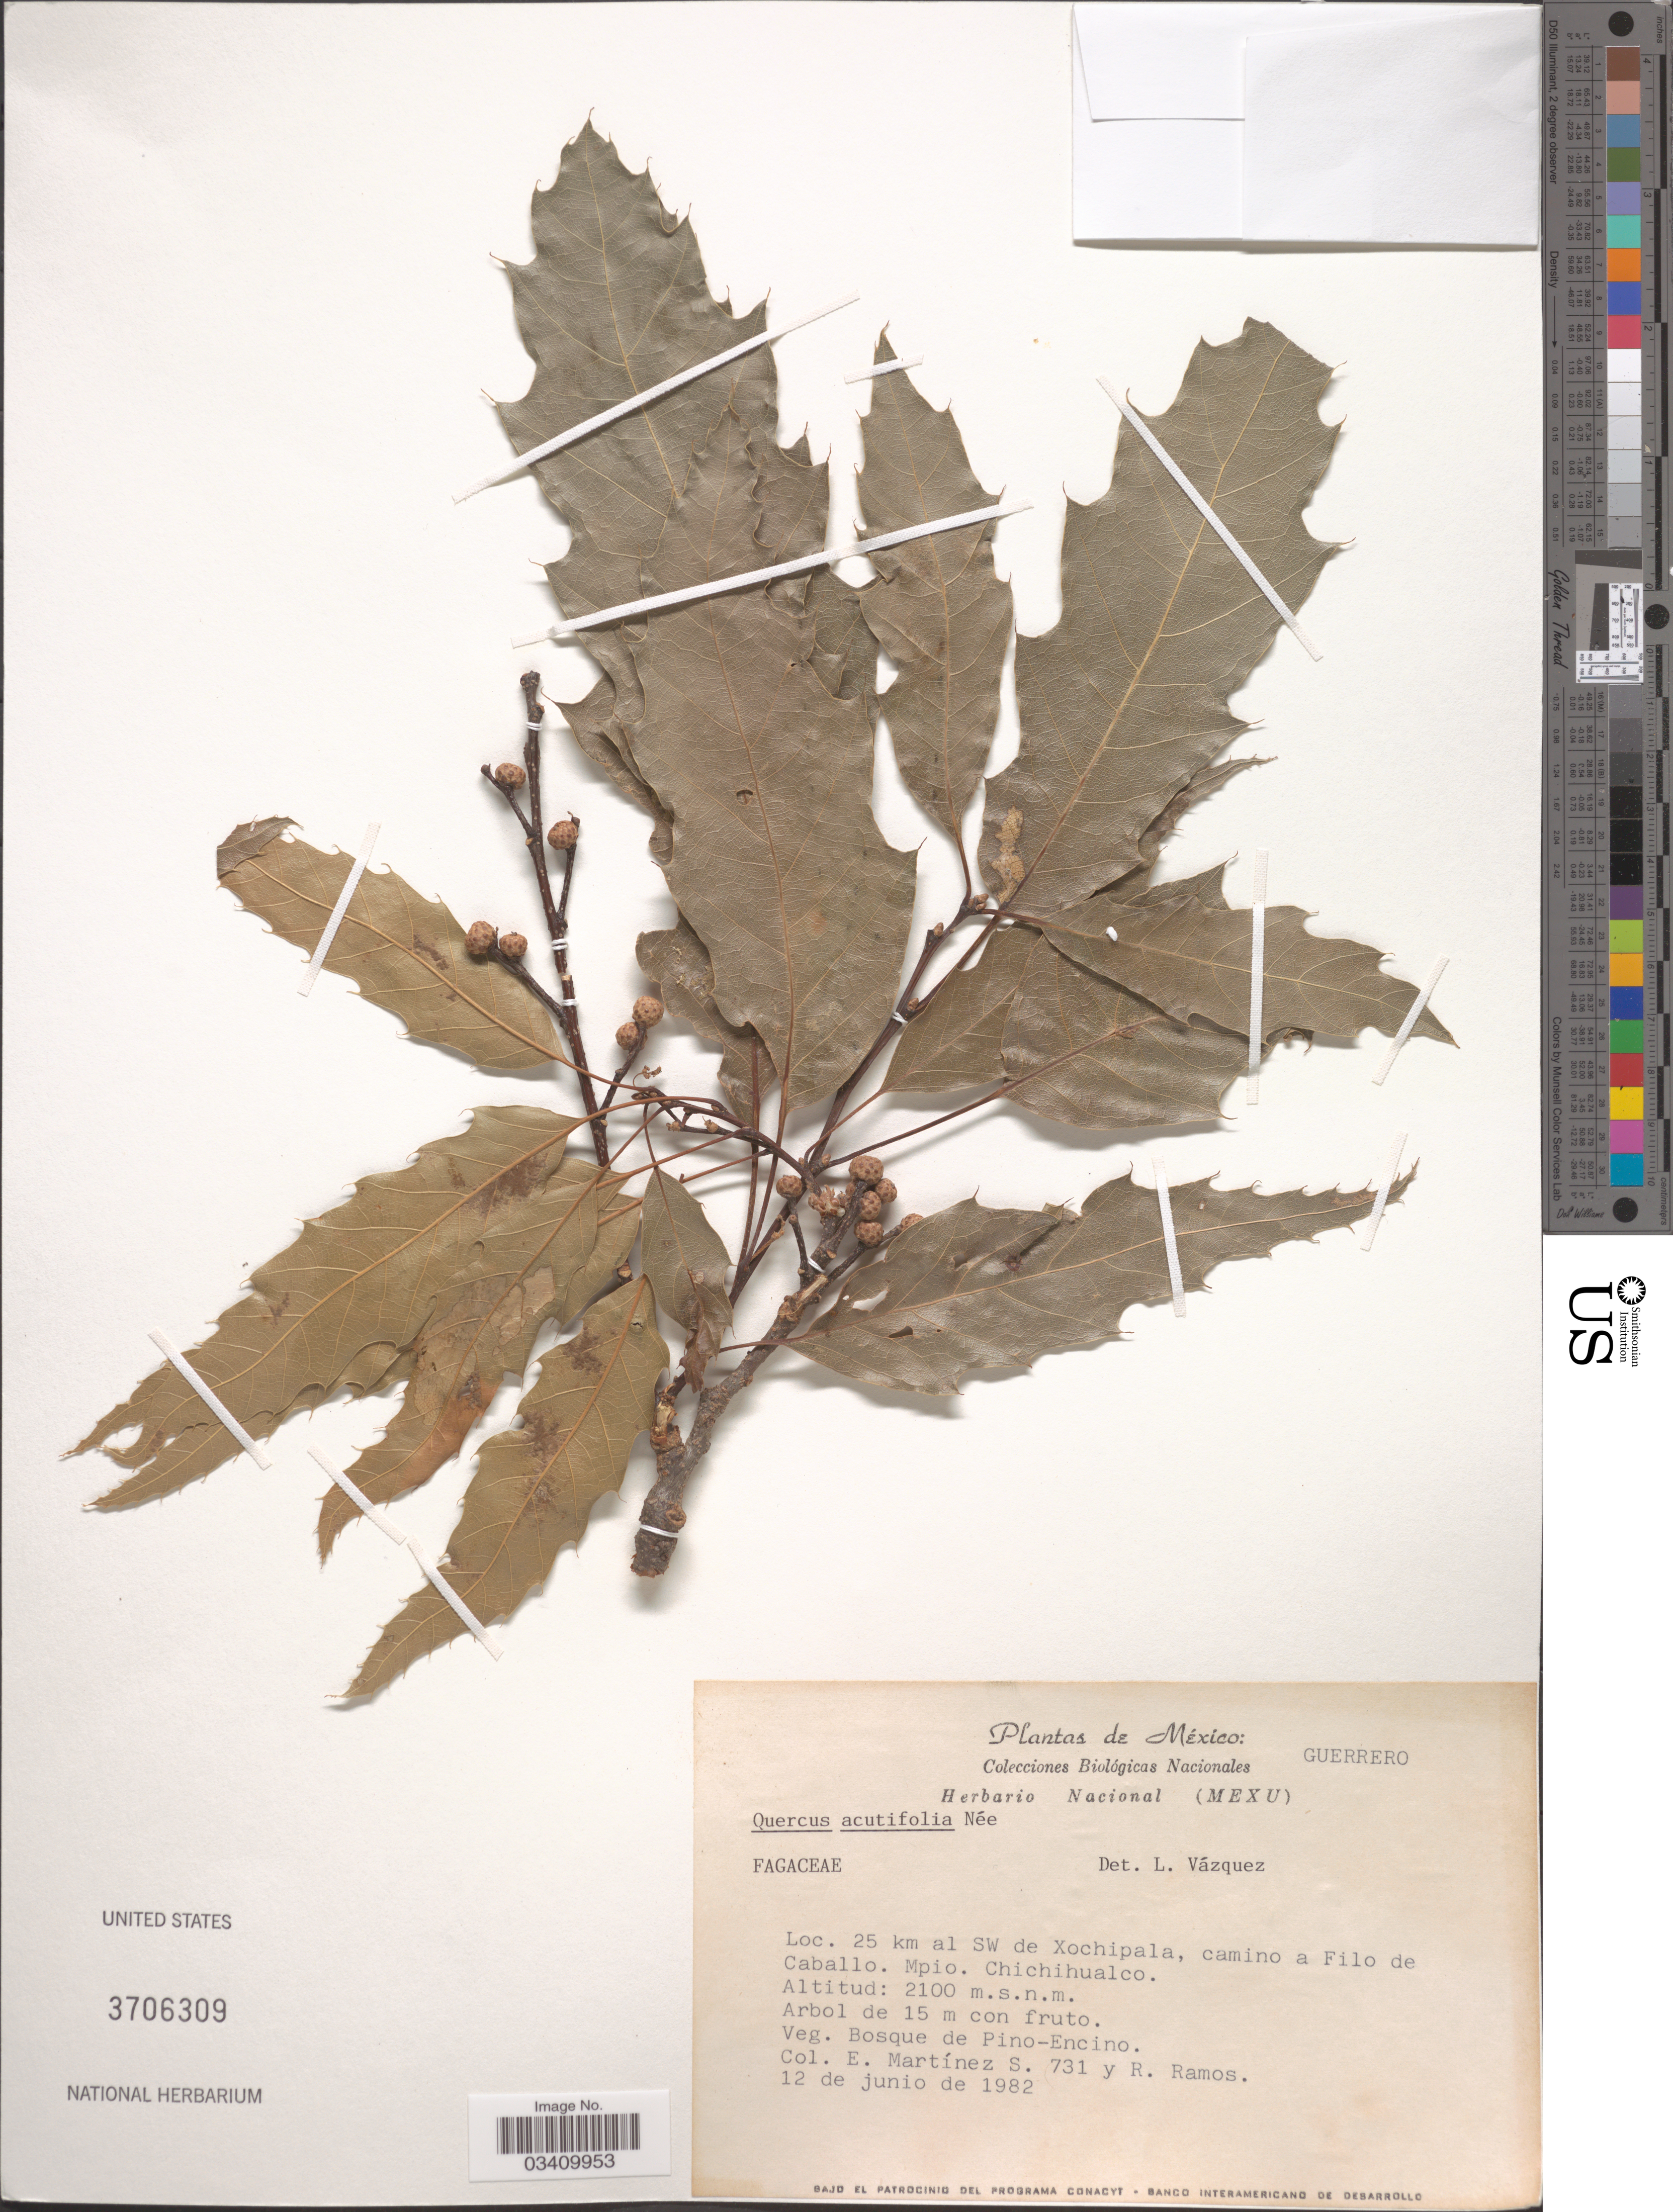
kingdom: Plantae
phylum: Tracheophyta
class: Magnoliopsida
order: Fagales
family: Fagaceae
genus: Quercus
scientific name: Quercus acutifolia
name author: Née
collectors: E. M. Martínez S. & R. Ramos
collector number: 731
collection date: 1982-06-12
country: Mexico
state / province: Guerrero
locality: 25 km al SW de Xochipala, camino a Filo de Caballo. Mpio. Chichihualco.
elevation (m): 2100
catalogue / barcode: US 3706309